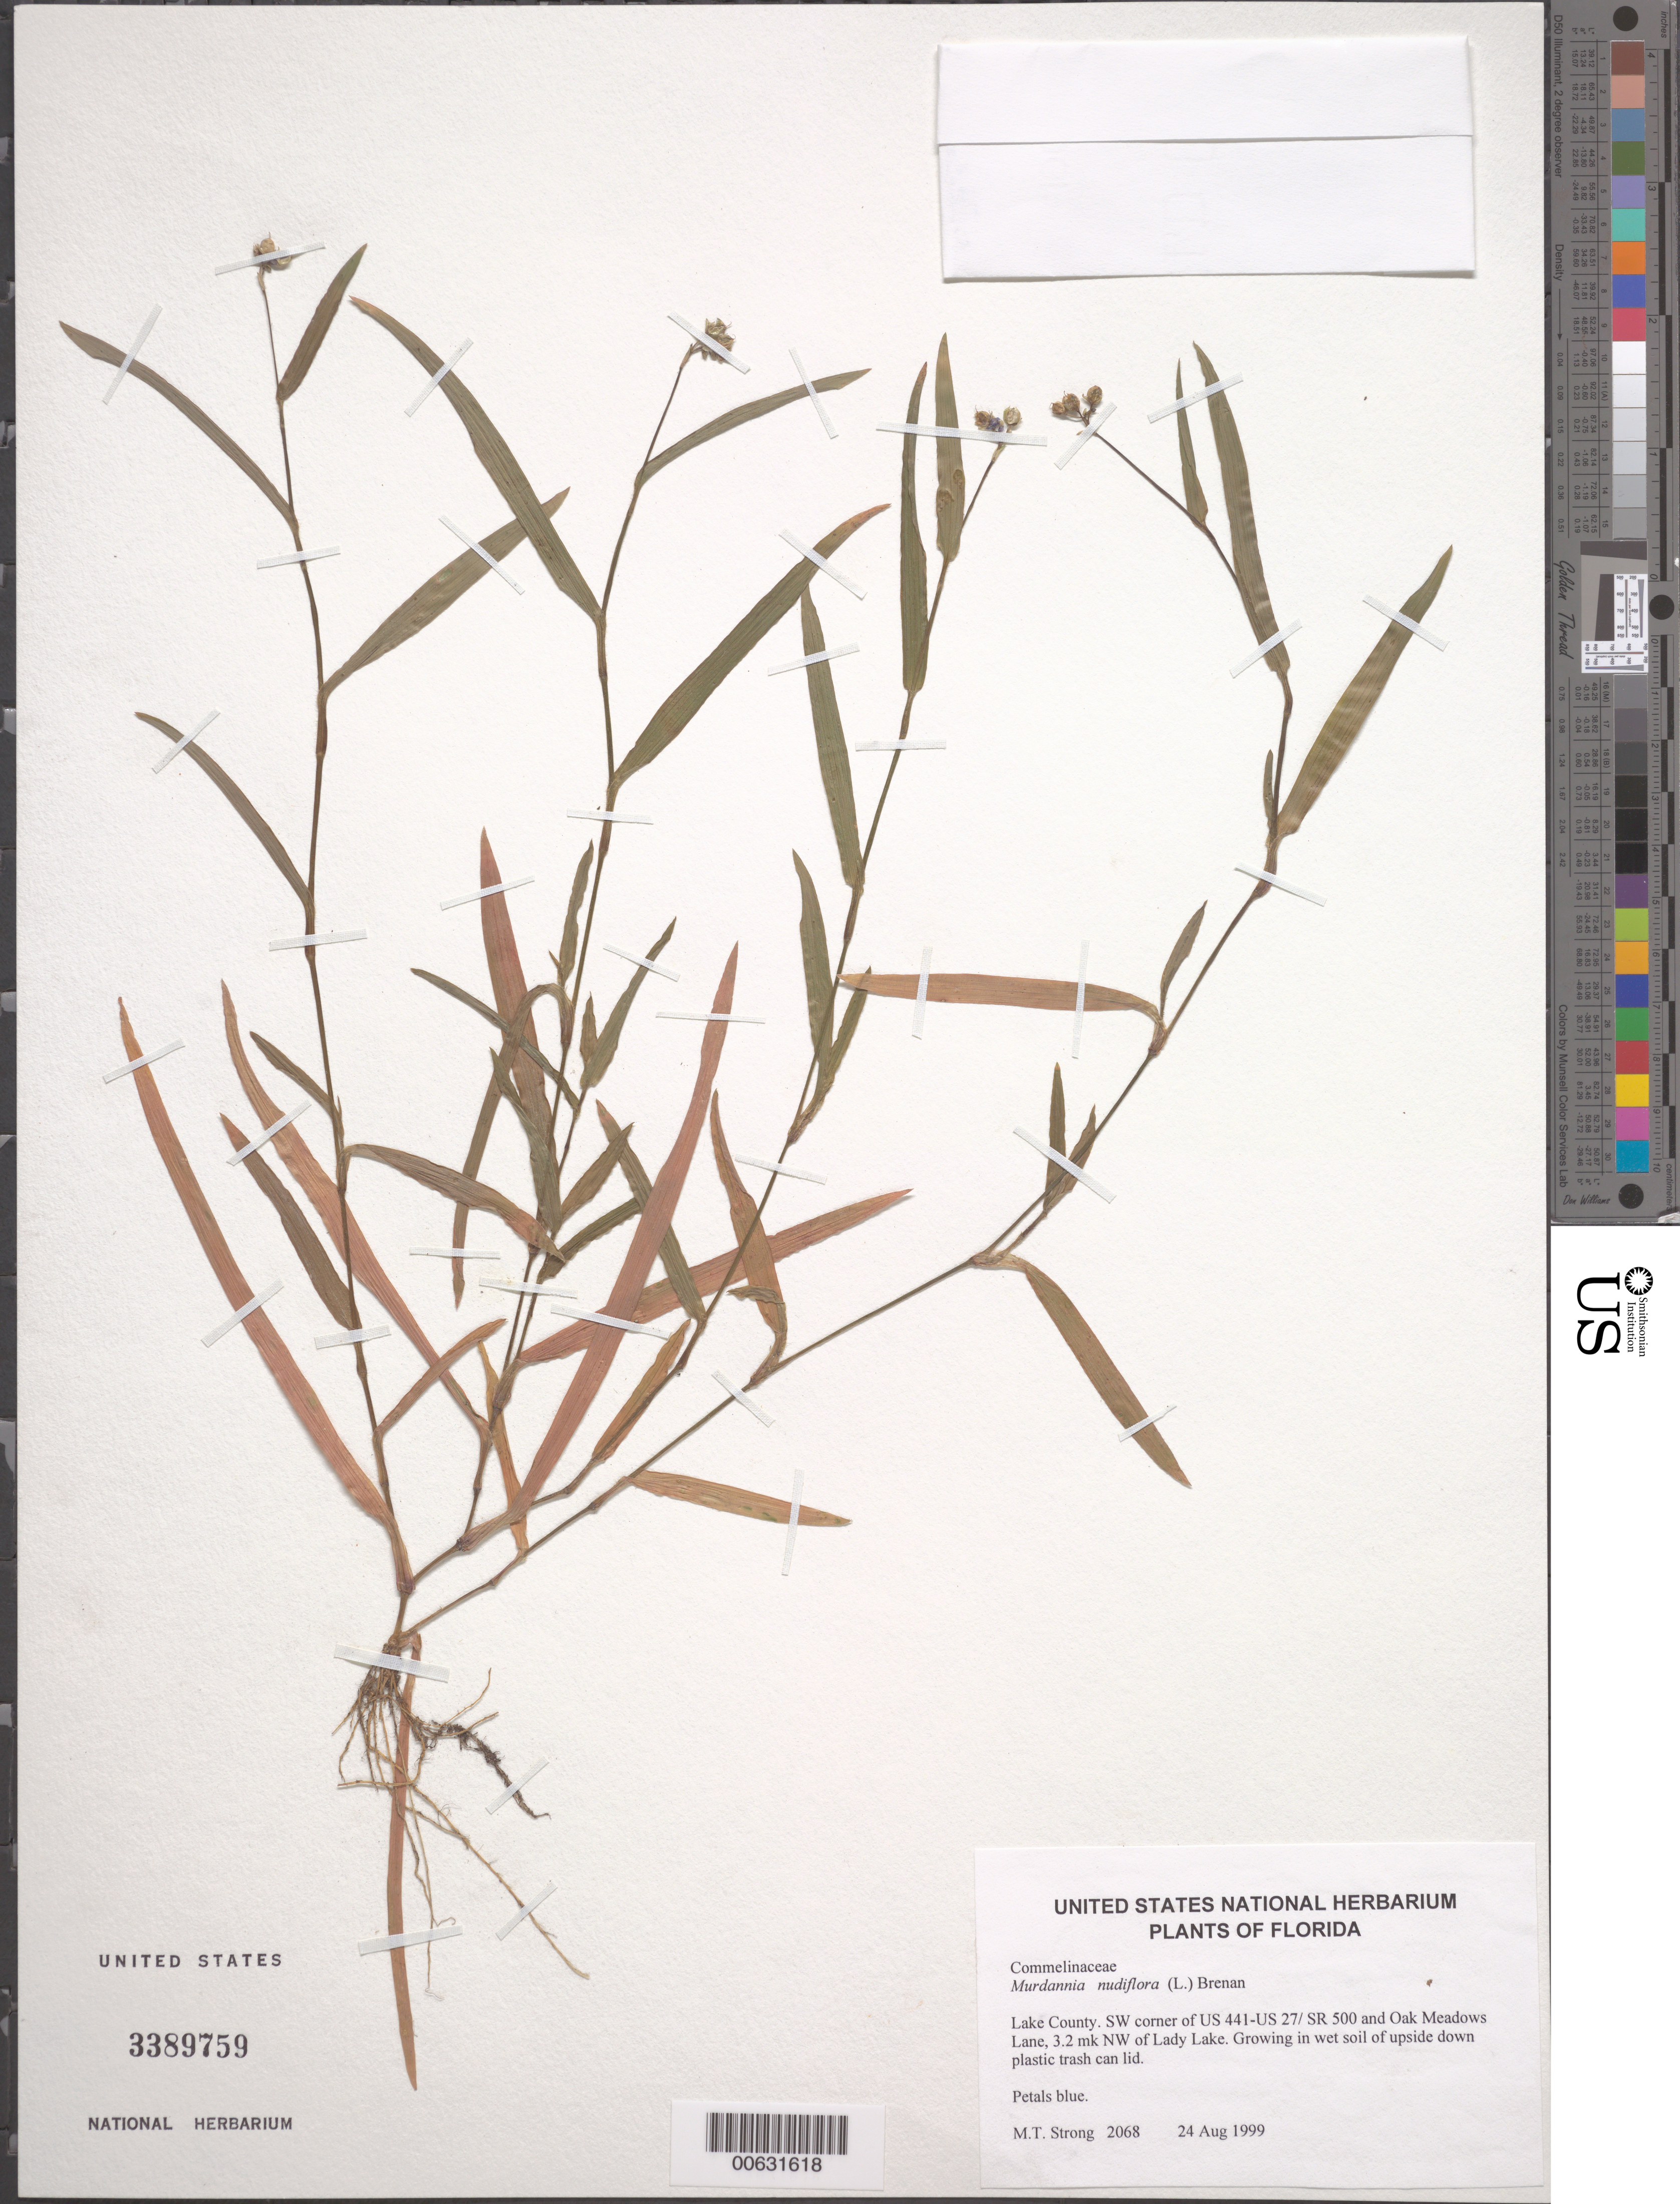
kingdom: Plantae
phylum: Tracheophyta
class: Liliopsida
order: Commelinales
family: Commelinaceae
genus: Murdannia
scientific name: Murdannia nudiflora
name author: (L.) Brenan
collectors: M. T. Strong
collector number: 2068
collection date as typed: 24 Aug 1999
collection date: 1999-08-24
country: United States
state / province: Florida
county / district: Lake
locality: SW corner of US 441-US 27/SR 500 and Oak Meadows Lane, NW of Lady Lake.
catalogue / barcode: US 3389759